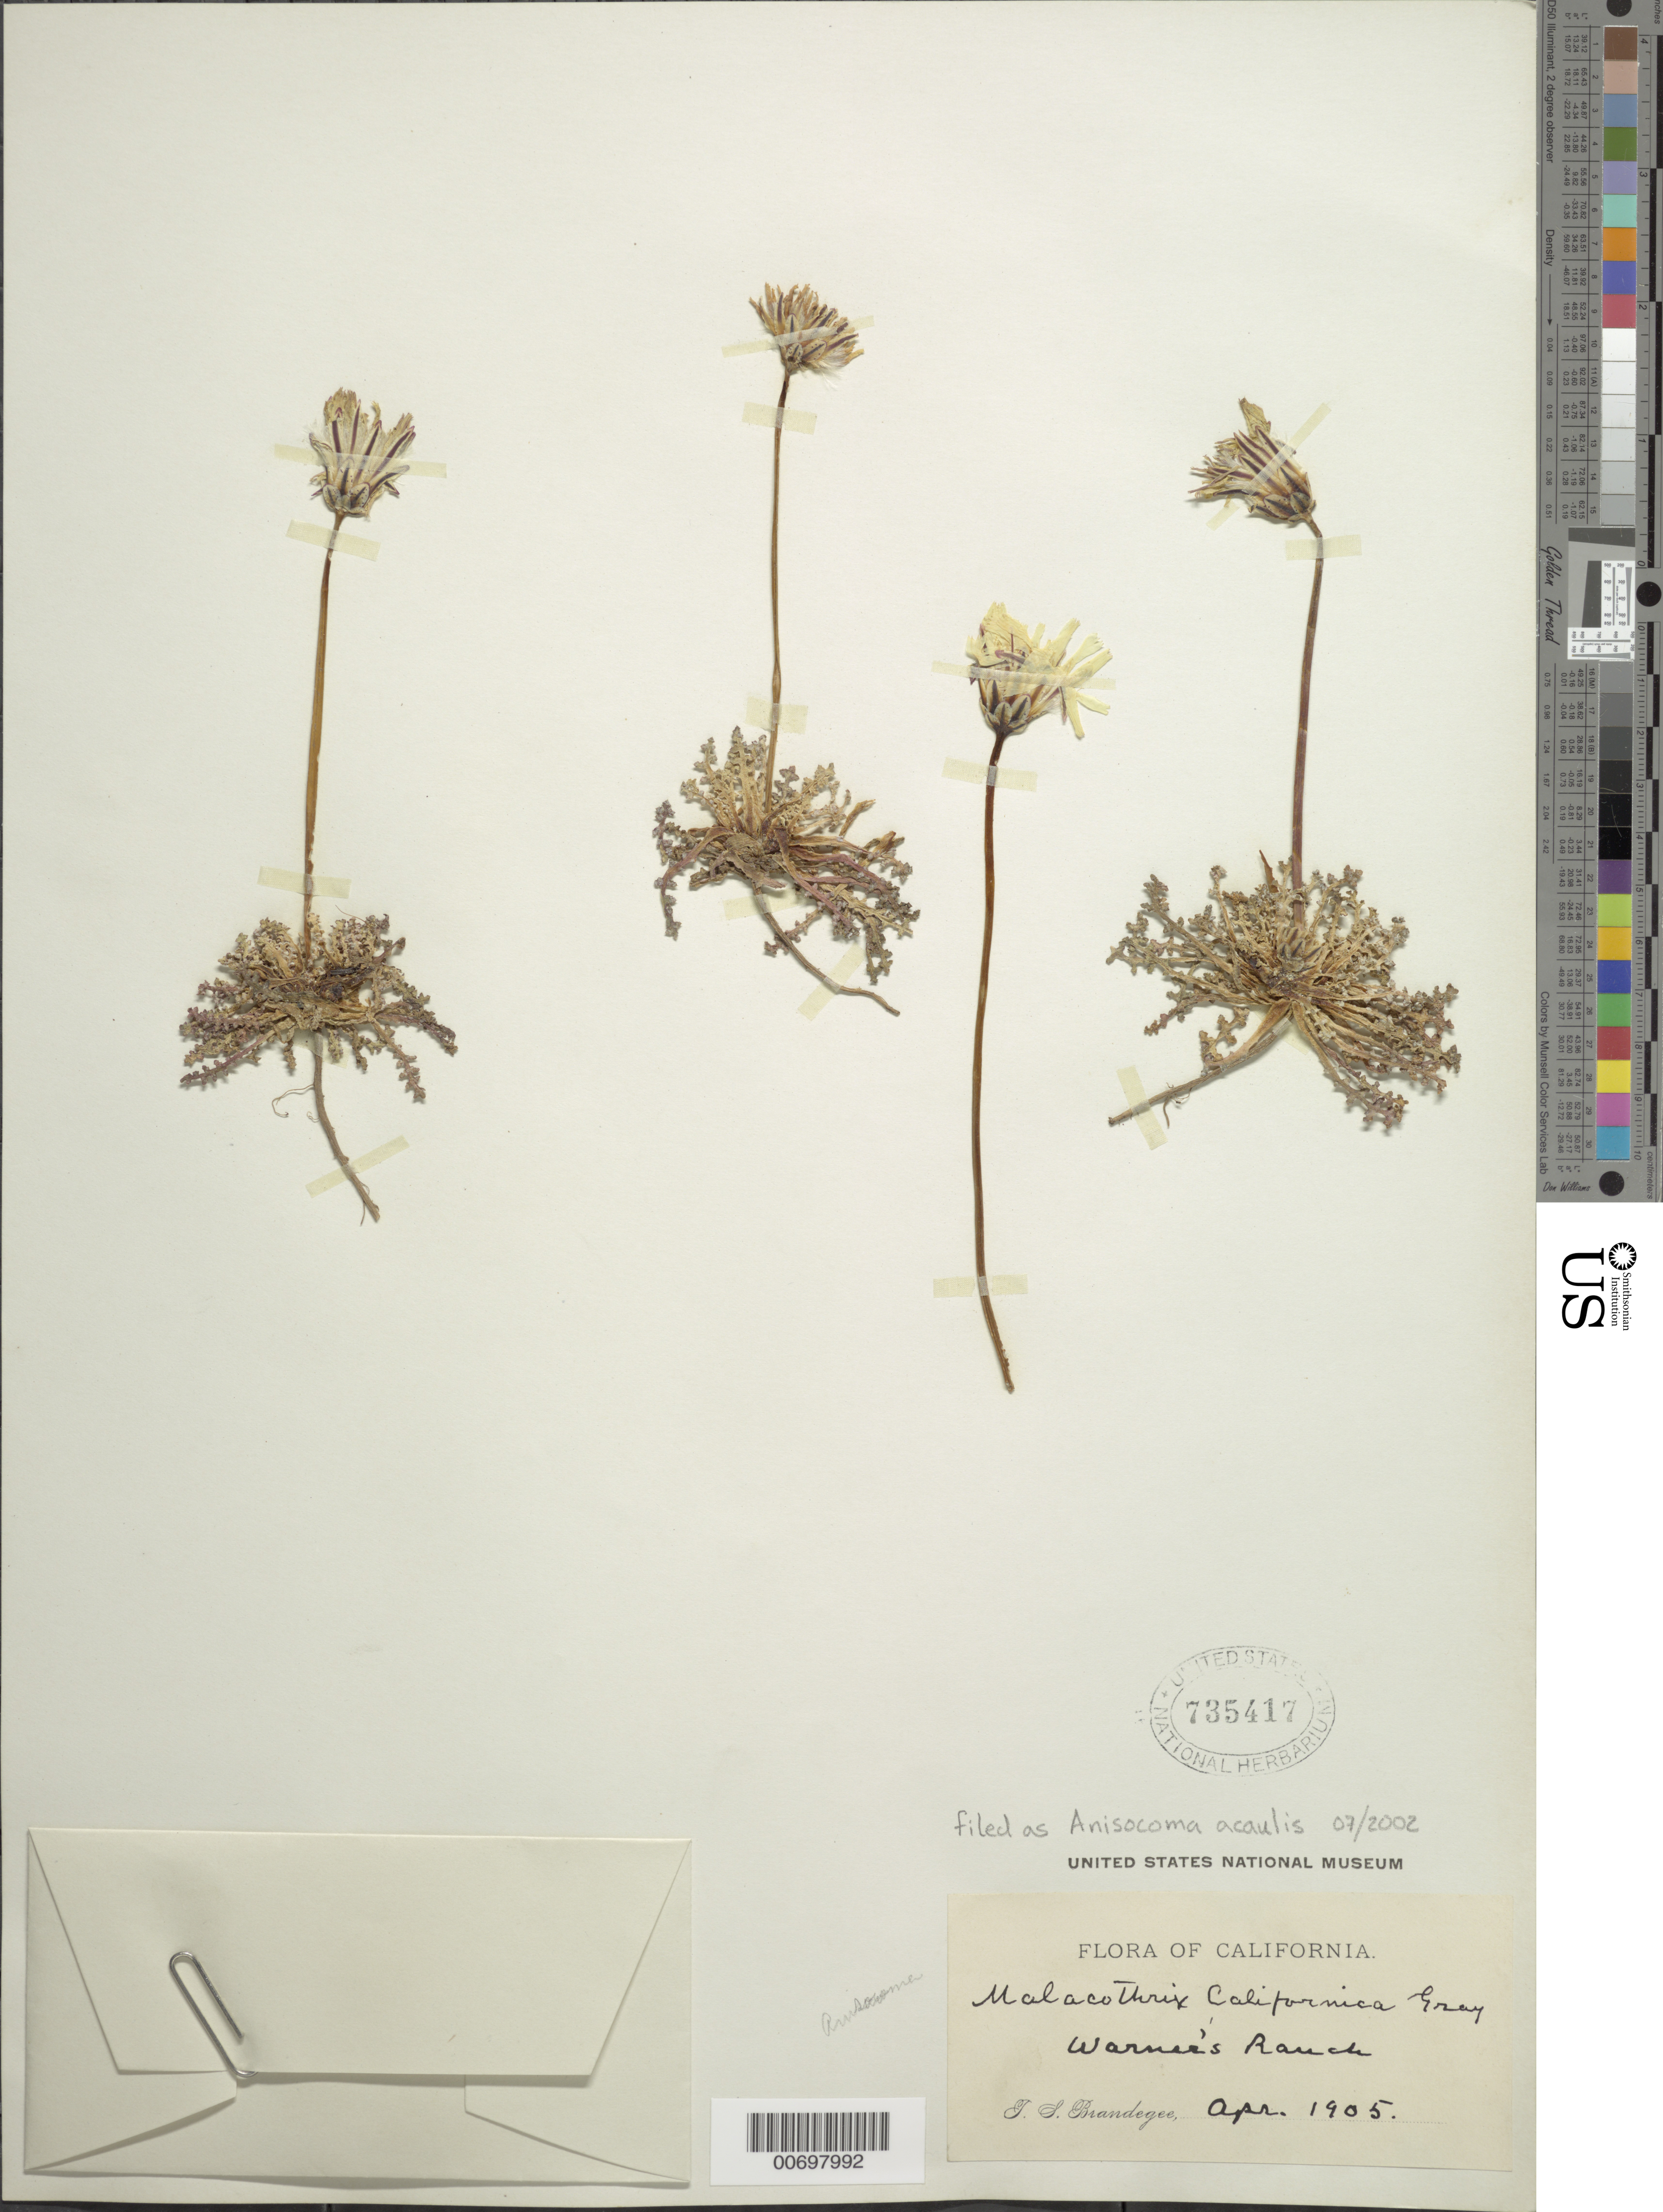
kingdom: Plantae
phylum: Tracheophyta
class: Magnoliopsida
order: Asterales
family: Asteraceae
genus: Anisocoma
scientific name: Anisocoma acaulis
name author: Torr. & A. Gray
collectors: J. S. Brandegee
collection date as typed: Apr 1905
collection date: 1905-04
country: United States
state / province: California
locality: Warner's Ranch.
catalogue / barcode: US 735417